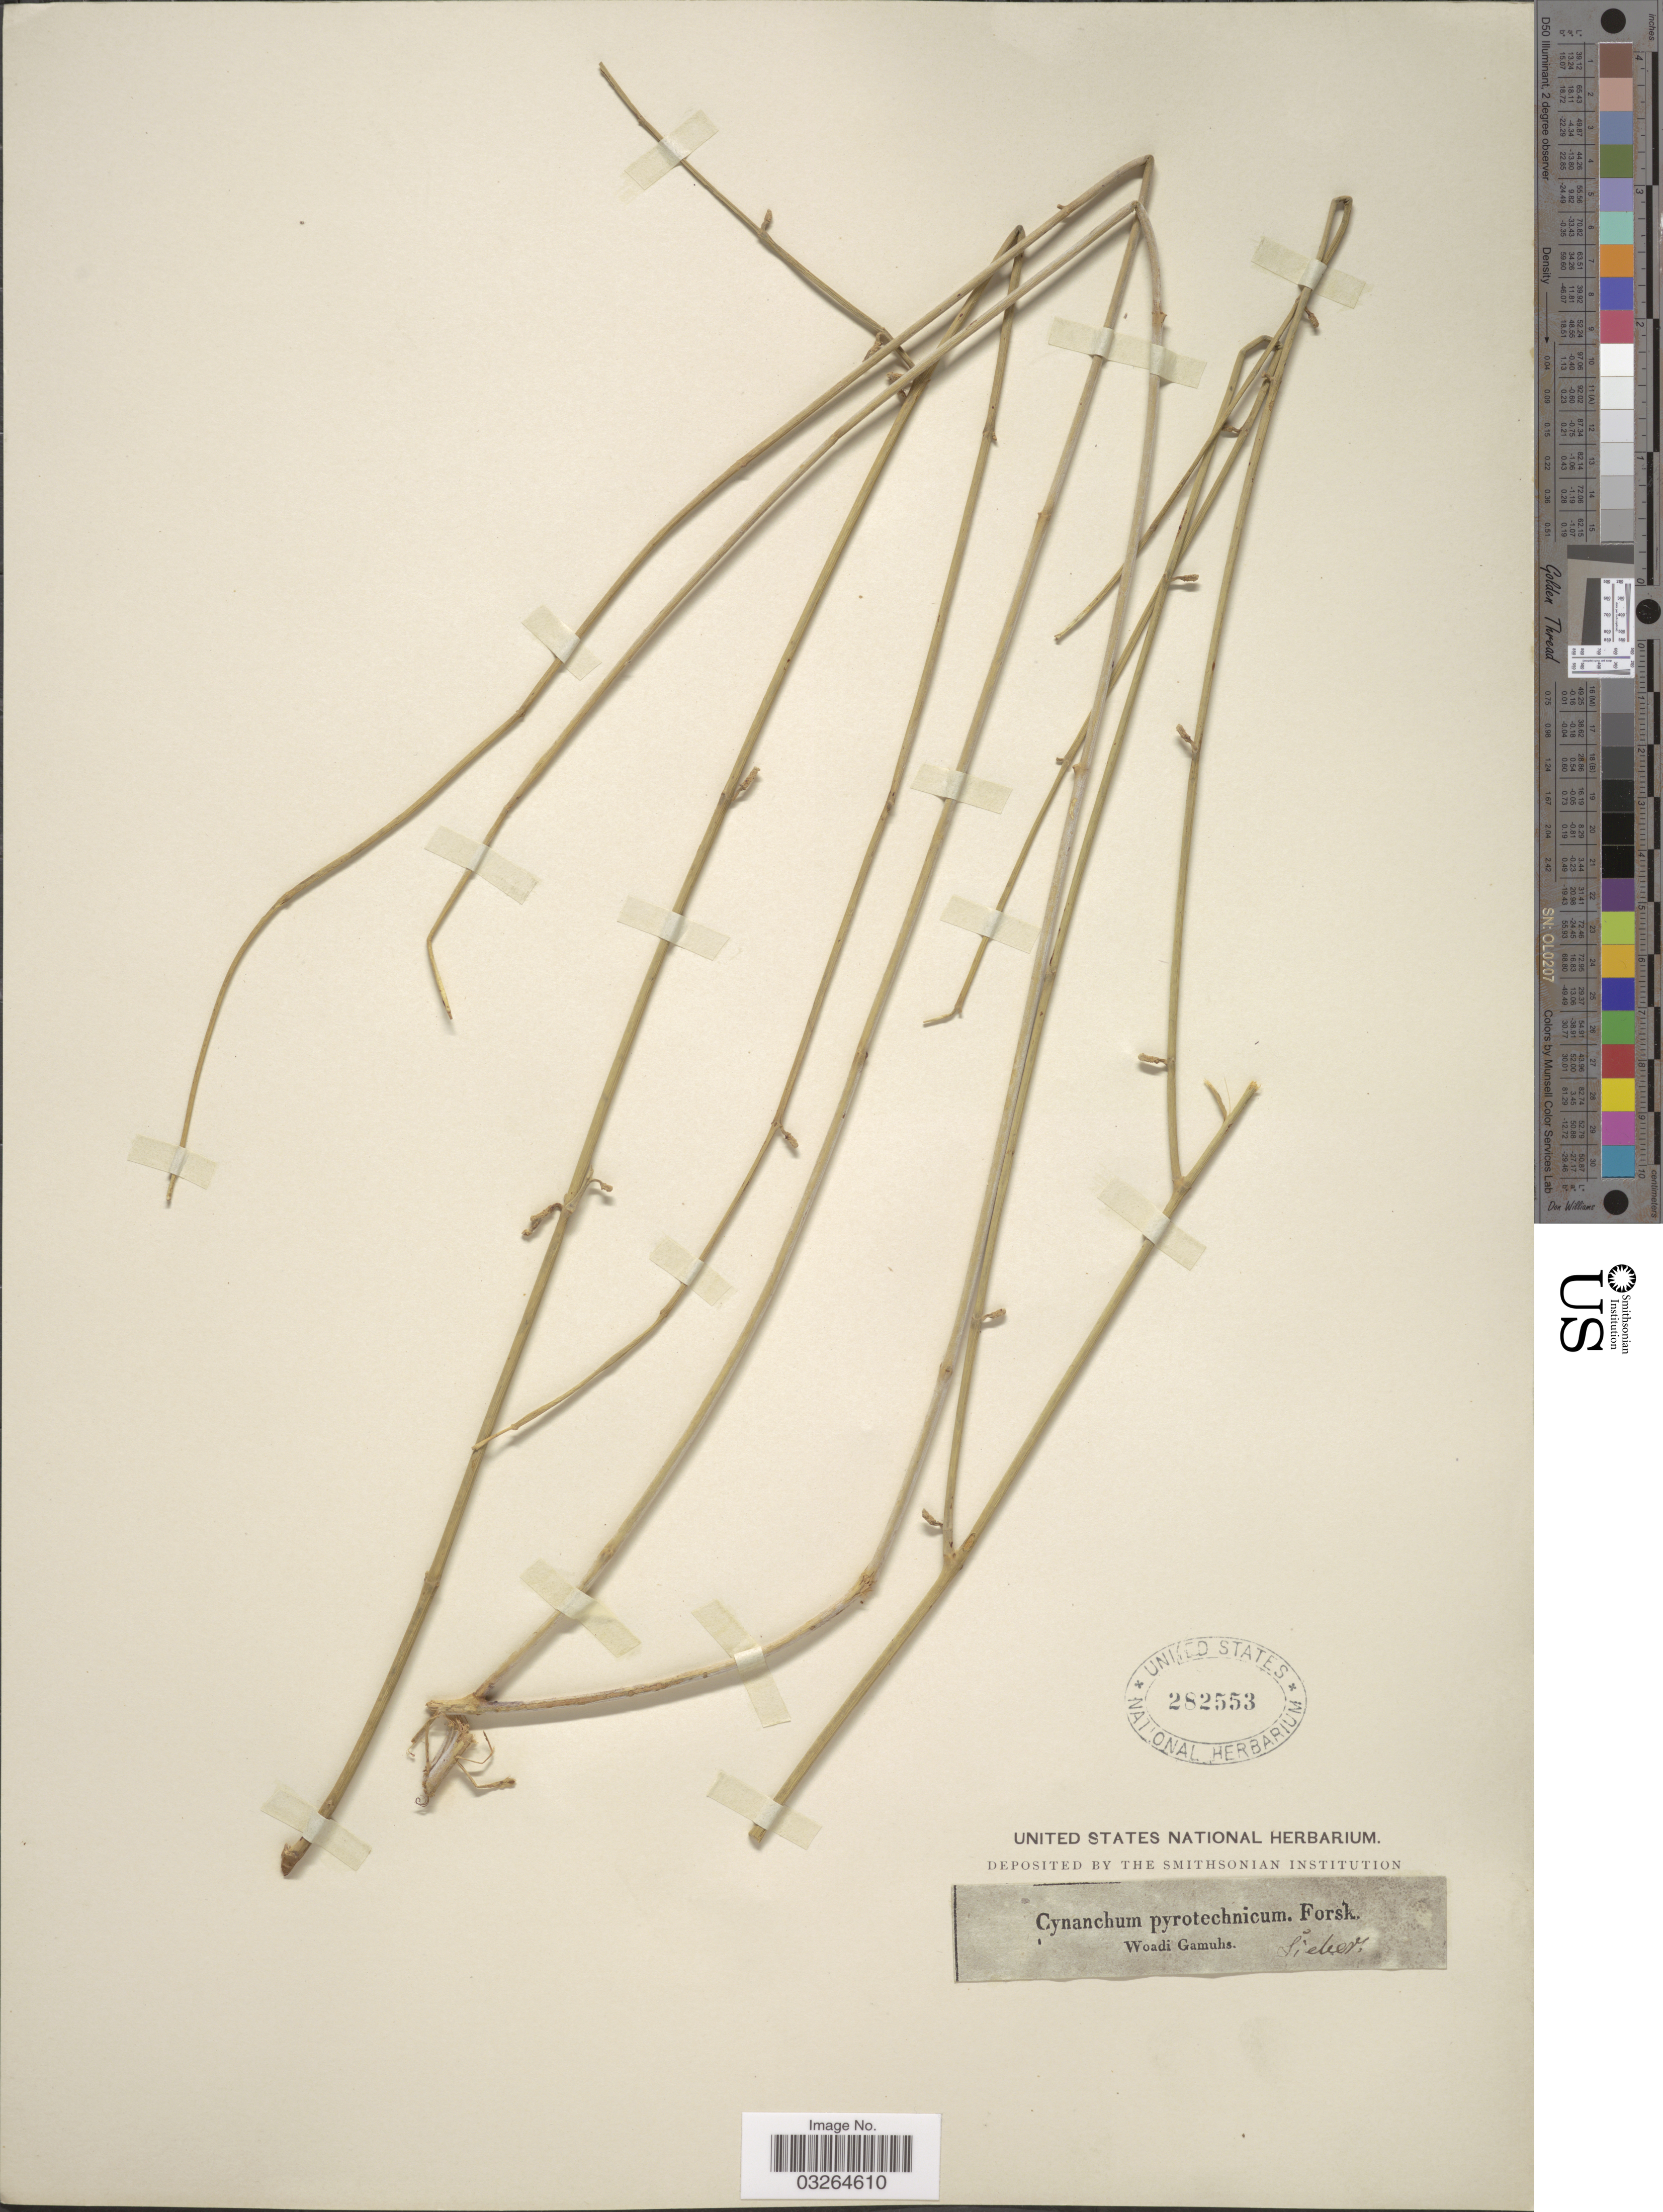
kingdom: Plantae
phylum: Tracheophyta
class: Magnoliopsida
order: Gentianales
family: Apocynaceae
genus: Cynanchum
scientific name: Cynanchum pyrotechnicum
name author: Forssk.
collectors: -- Sieber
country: Egypt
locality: Woadi Gamuhs.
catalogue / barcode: US 282553